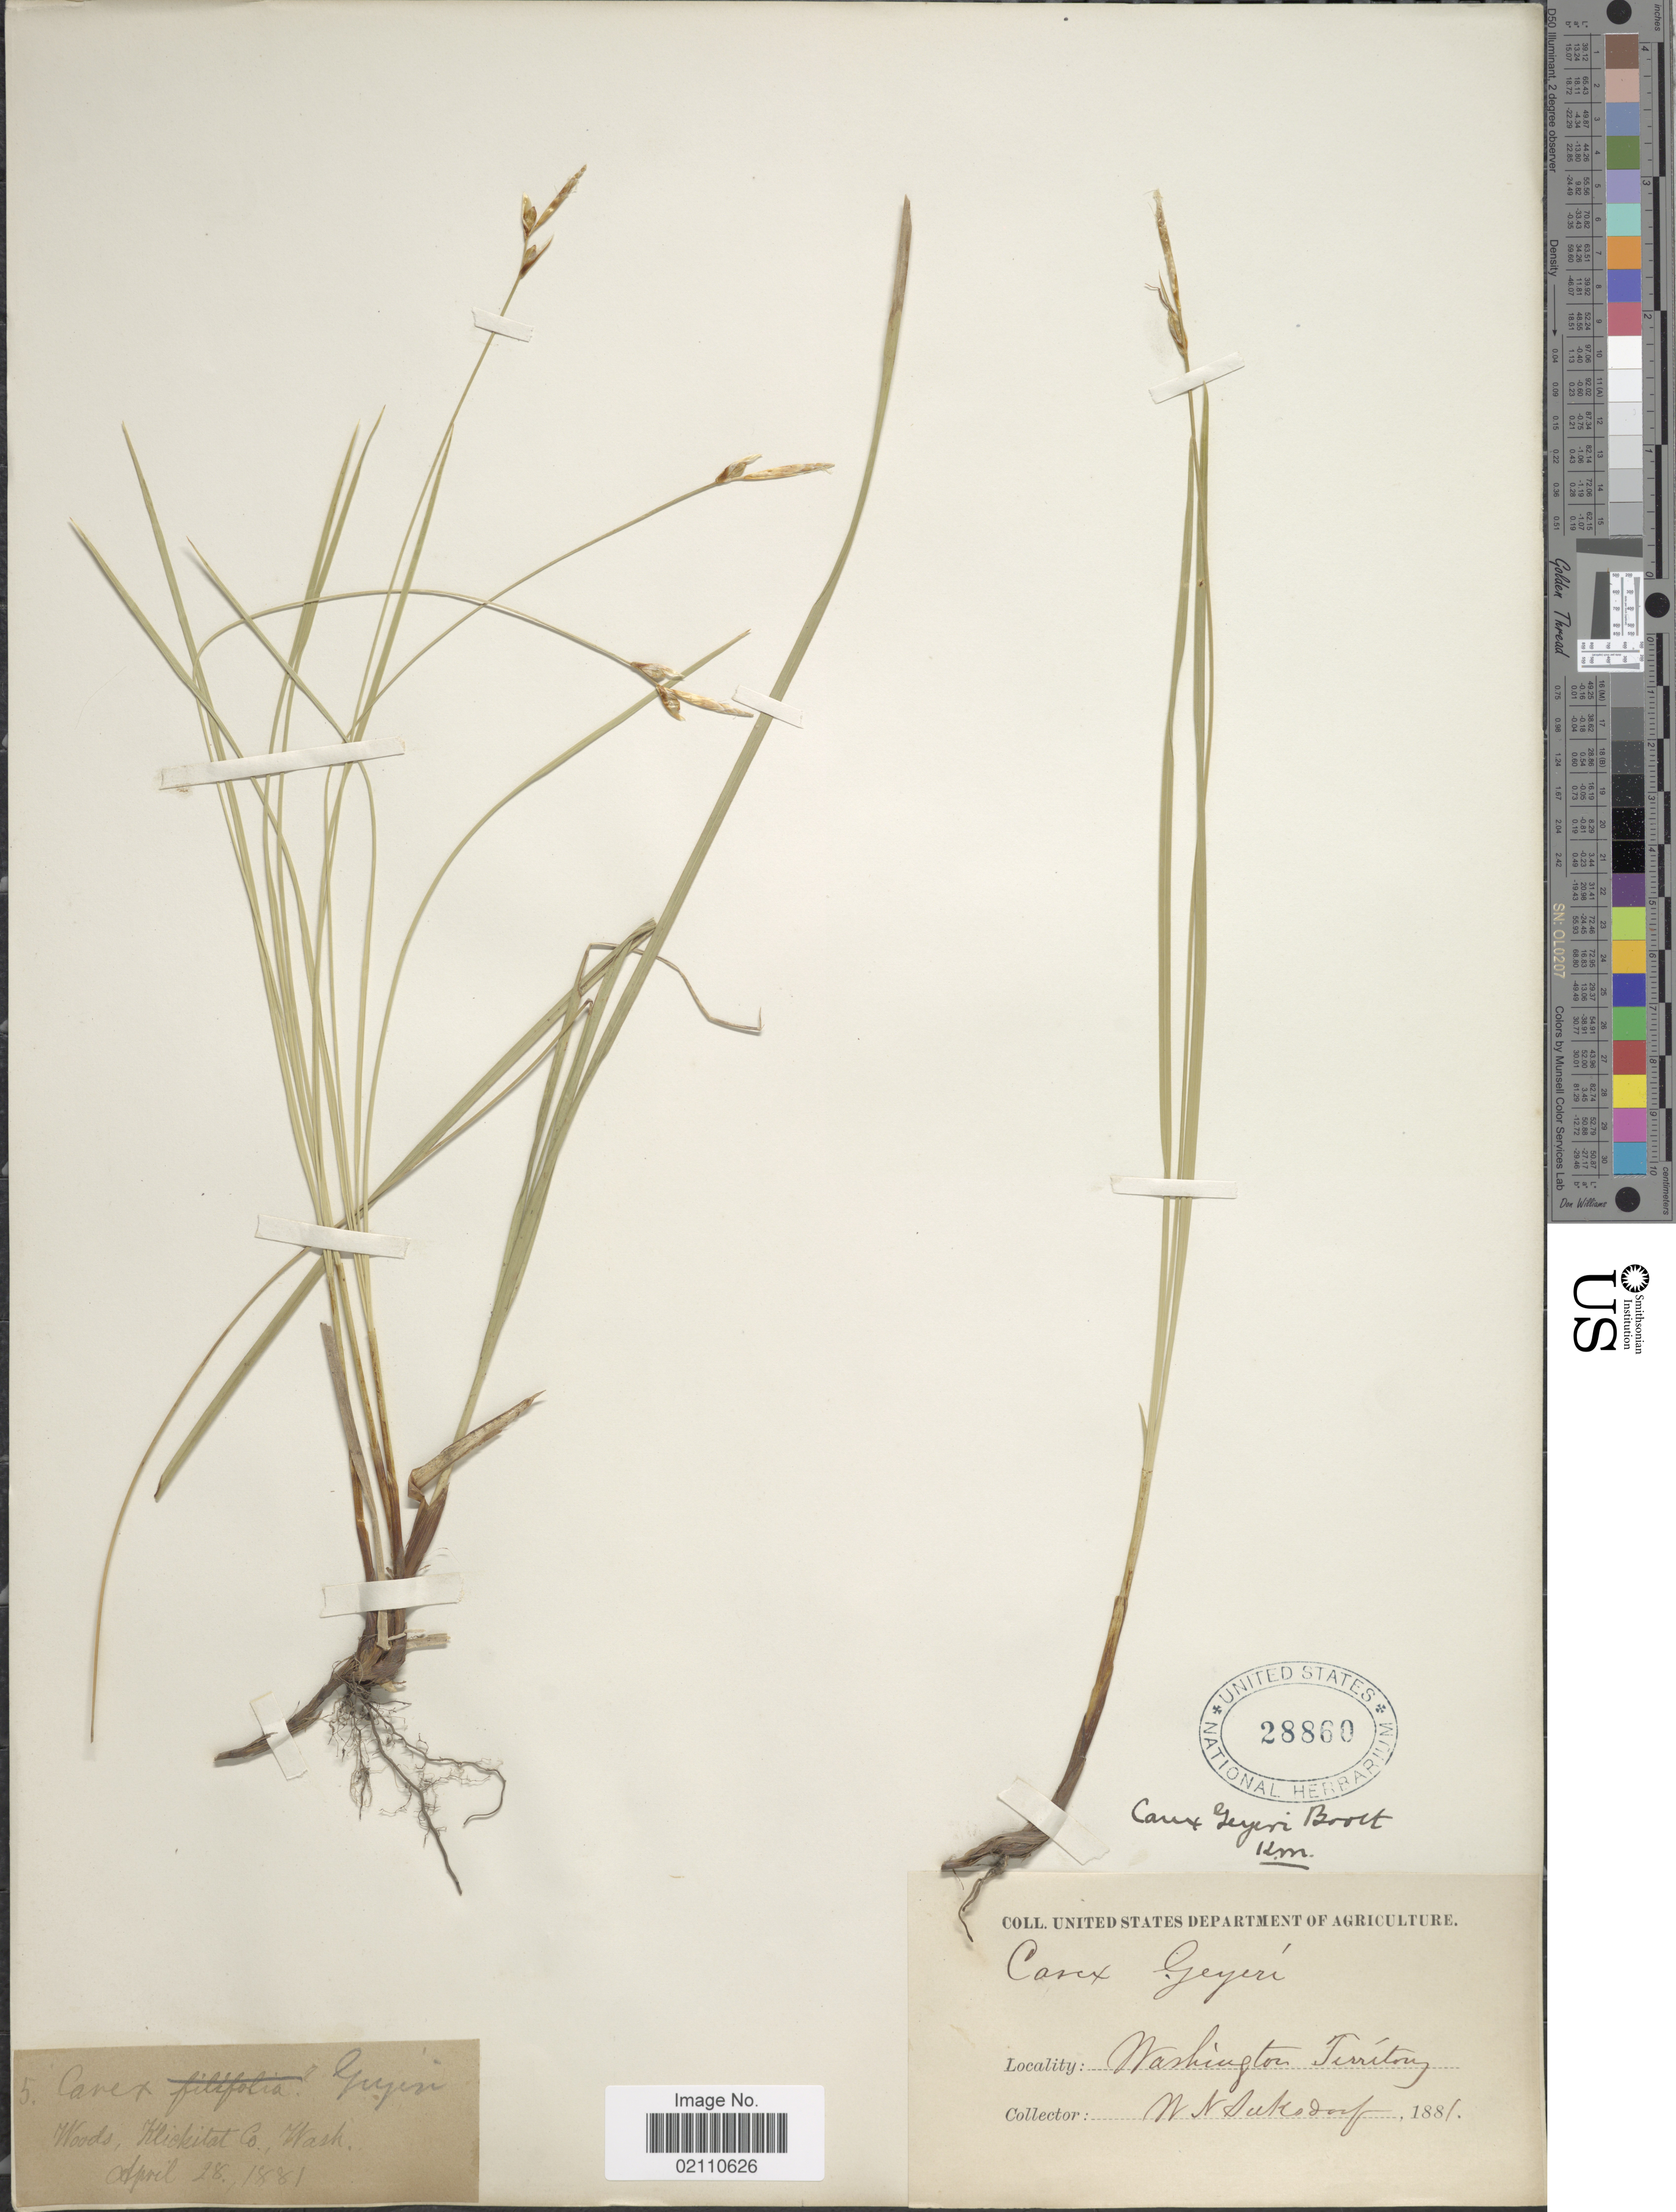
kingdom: Plantae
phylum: Tracheophyta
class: Liliopsida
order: Poales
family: Cyperaceae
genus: Carex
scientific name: Carex geyeri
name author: Boott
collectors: W. N. Suksdorf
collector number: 5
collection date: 1881-04-28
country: United States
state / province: Washington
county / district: Klickitat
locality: Klickitat Co., Washington Territory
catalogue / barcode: US 28860